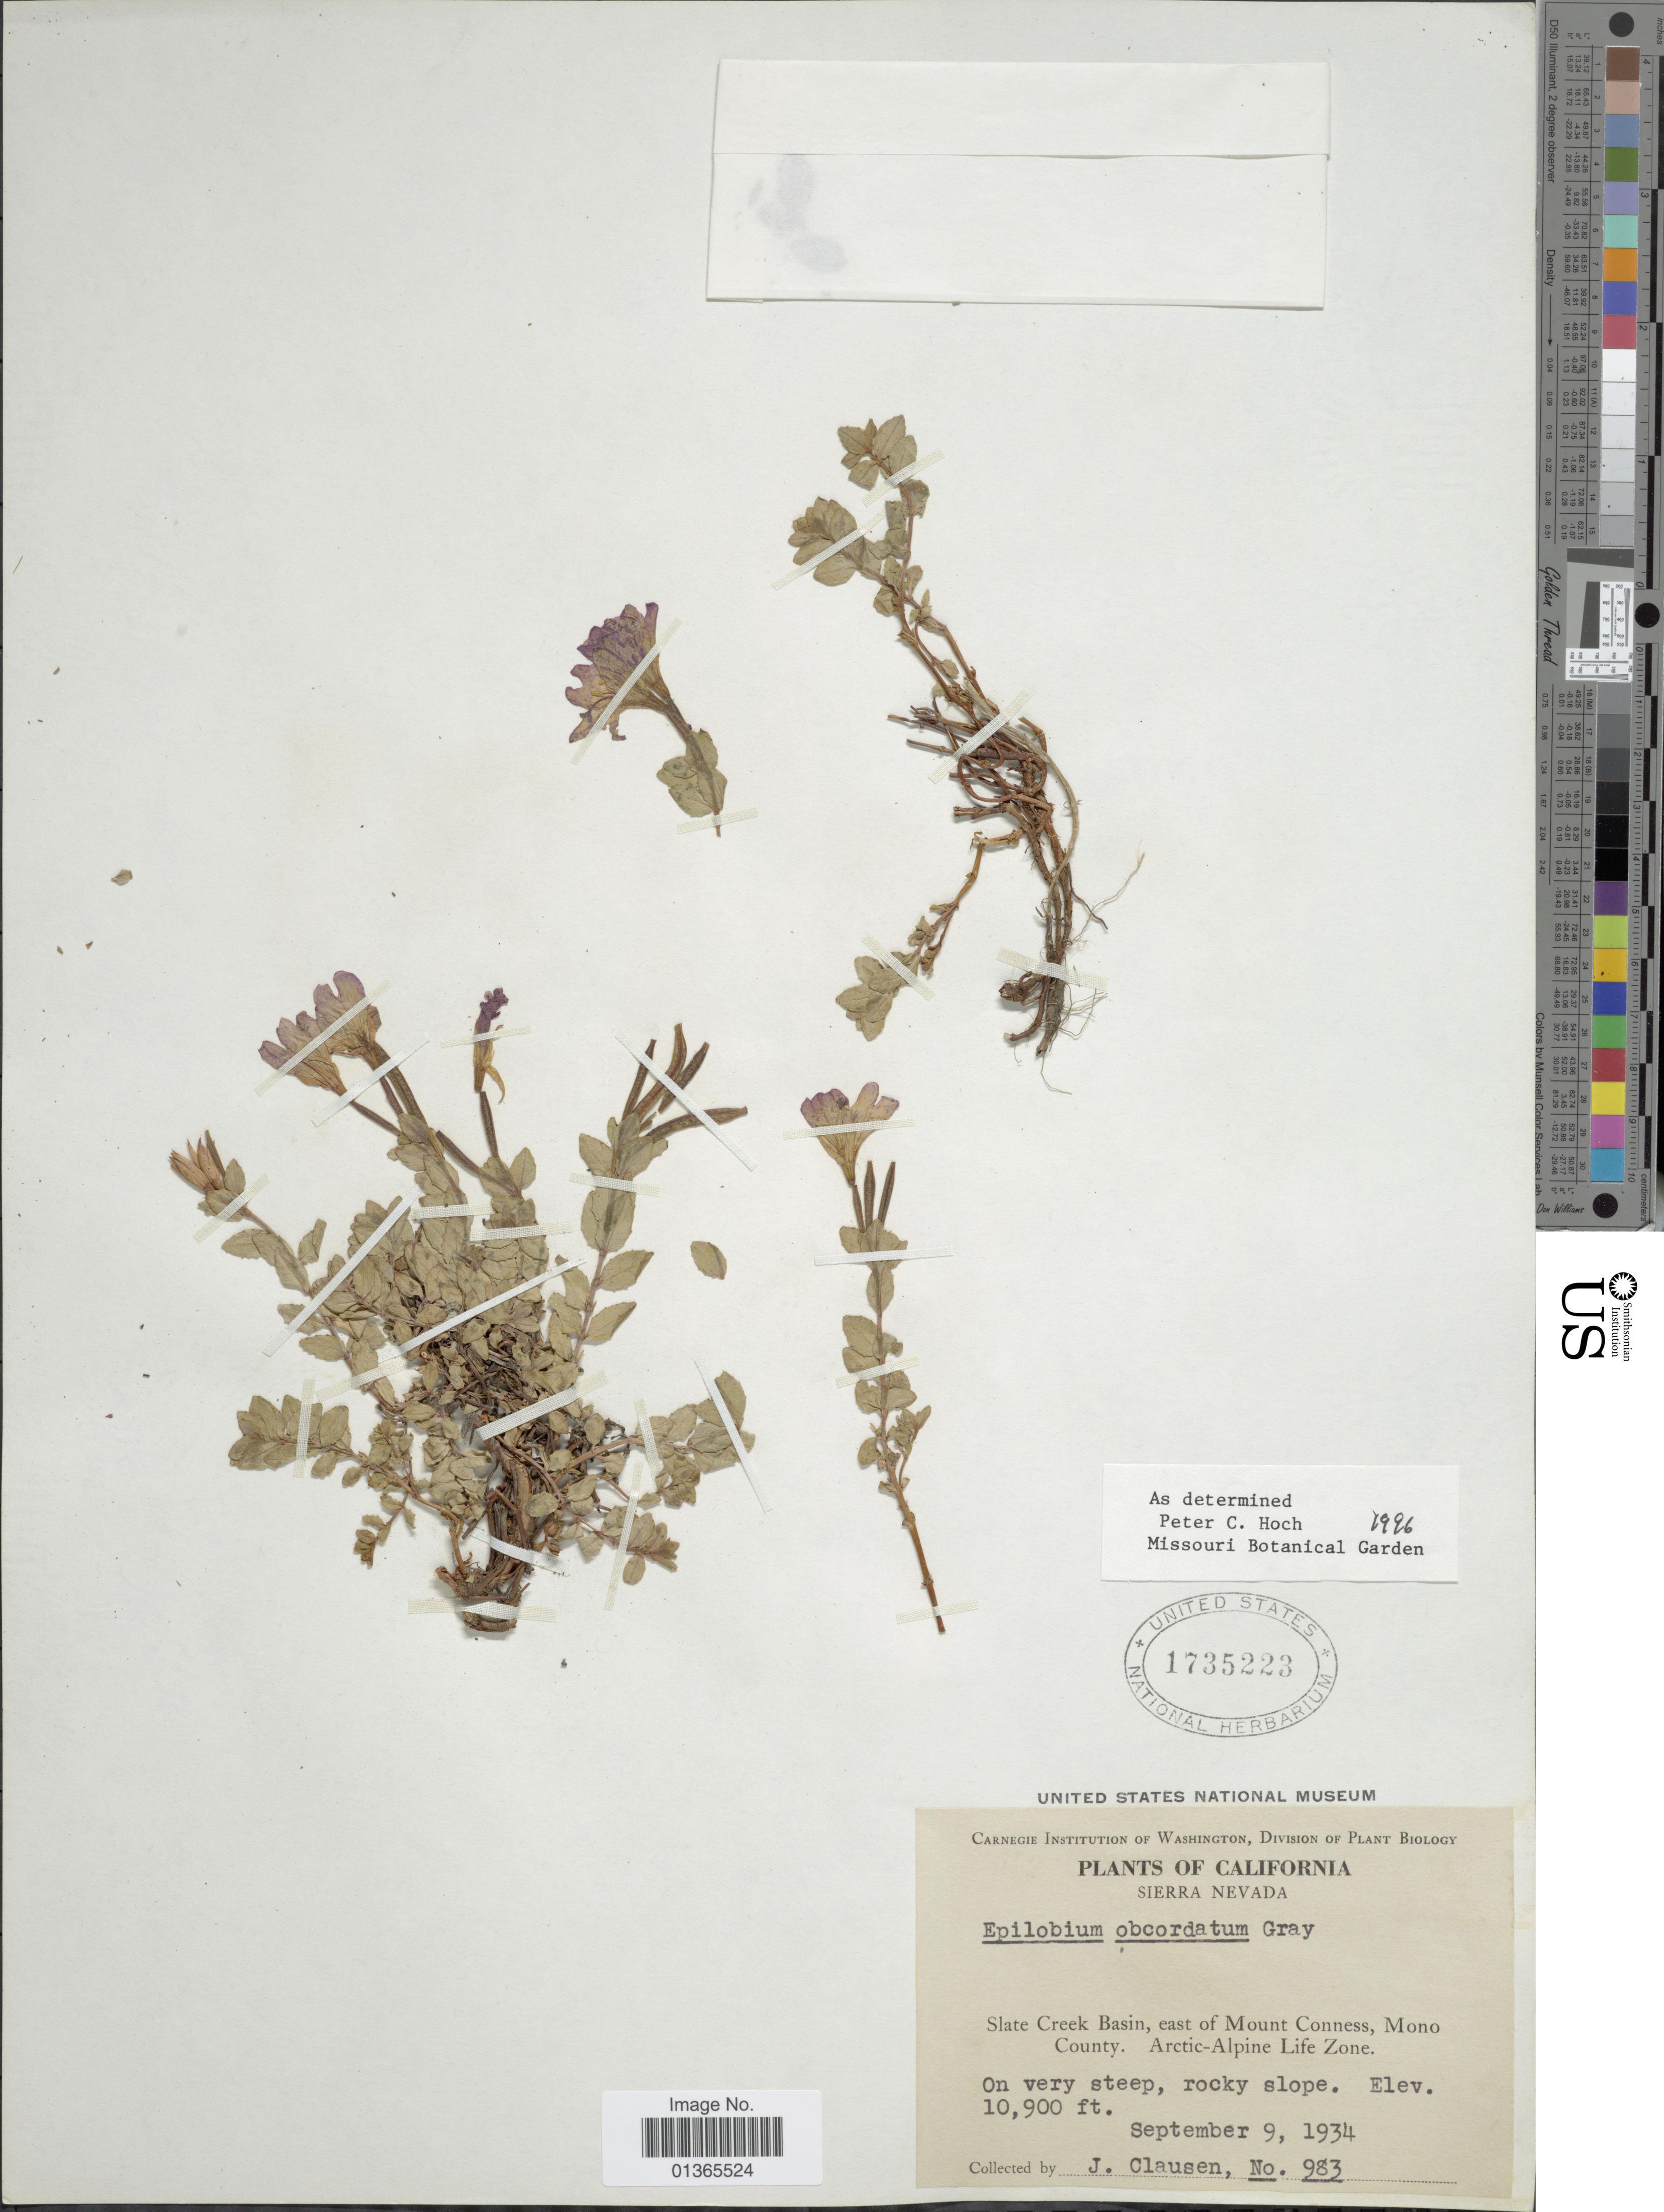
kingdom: Plantae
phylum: Tracheophyta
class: Magnoliopsida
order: Myrtales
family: Onagraceae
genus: Epilobium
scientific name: Epilobium obcordatum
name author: A. Gray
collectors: J. Clausen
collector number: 983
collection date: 1934-09-09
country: United States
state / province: California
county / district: Mono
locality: Sierra Nevada. Slate Creek Basin, east of Mount Conness, Mono County. Arctic-Alpine Life Zone.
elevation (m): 3322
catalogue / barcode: US 1735223